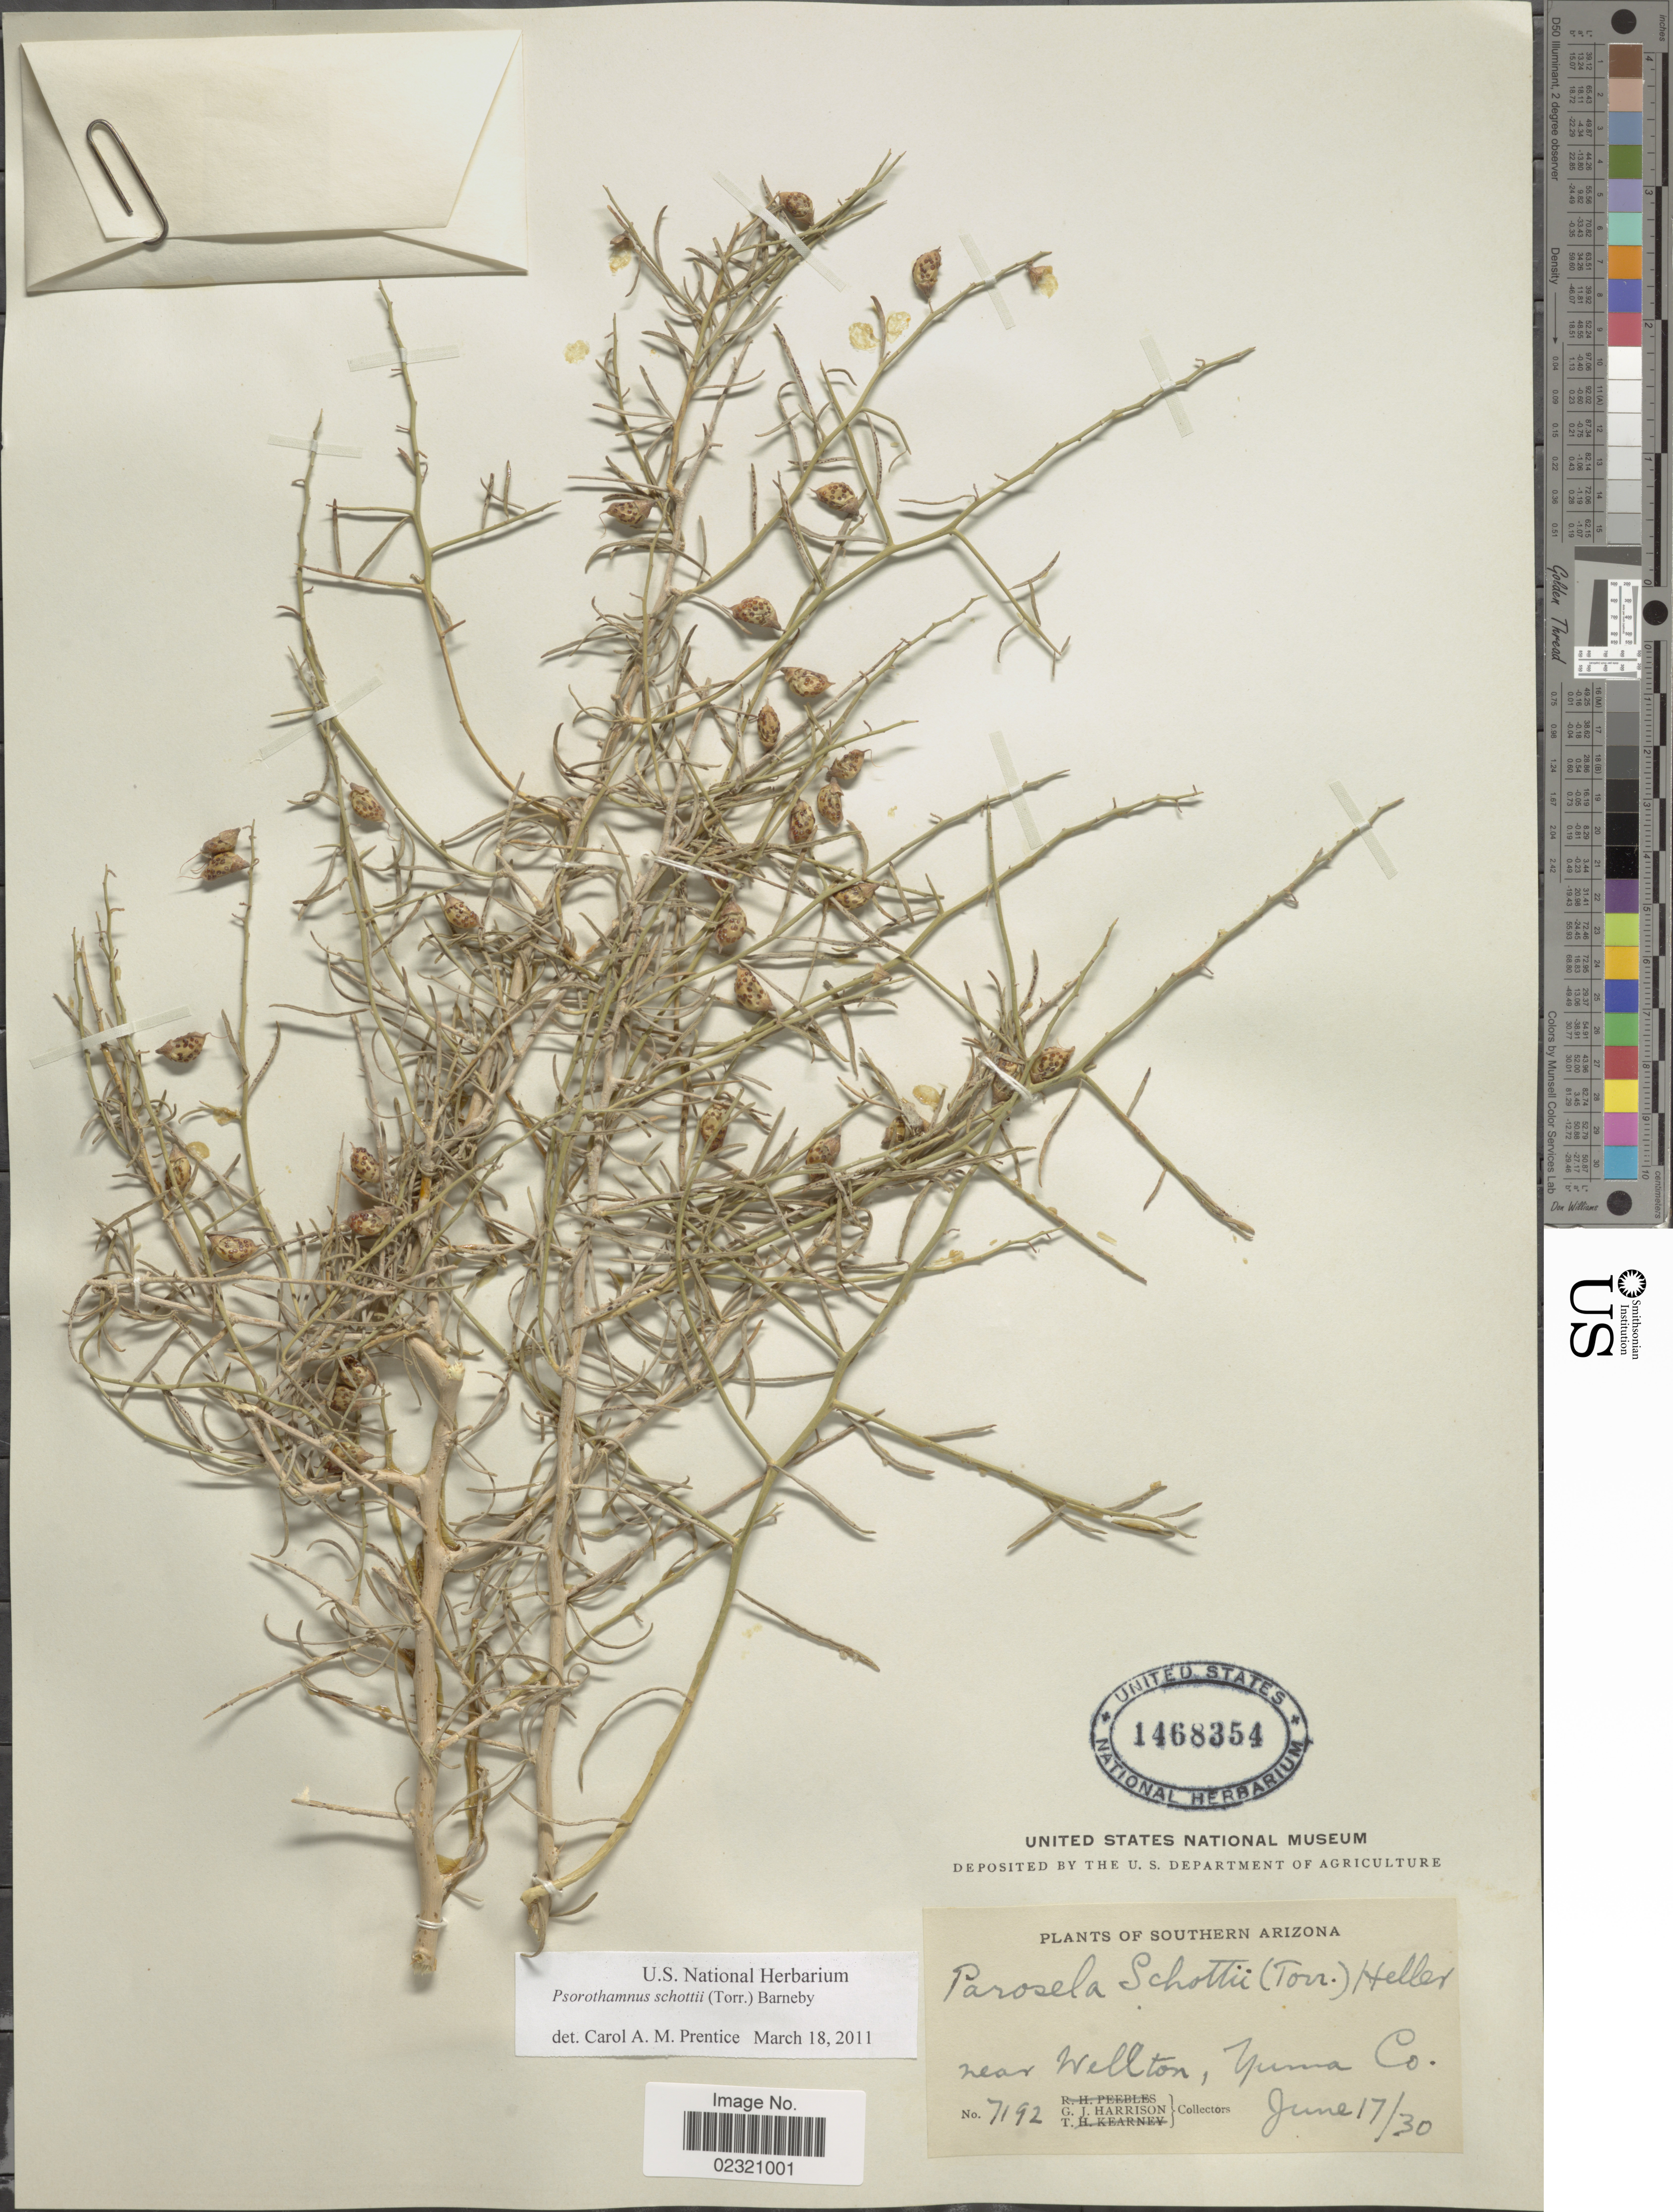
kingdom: Plantae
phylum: Tracheophyta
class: Magnoliopsida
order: Fabales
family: Fabaceae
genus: Psorothamnus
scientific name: Psorothamnus schottii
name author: (Torr.) Barneby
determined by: Prentice, Carol A.M.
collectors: G. J. Harrison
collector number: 7192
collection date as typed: Transcribed d/m/y: 17/6/30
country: United States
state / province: Arizona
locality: Southern Arizona, near Wellton, Yuma Co.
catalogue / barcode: US 1468354